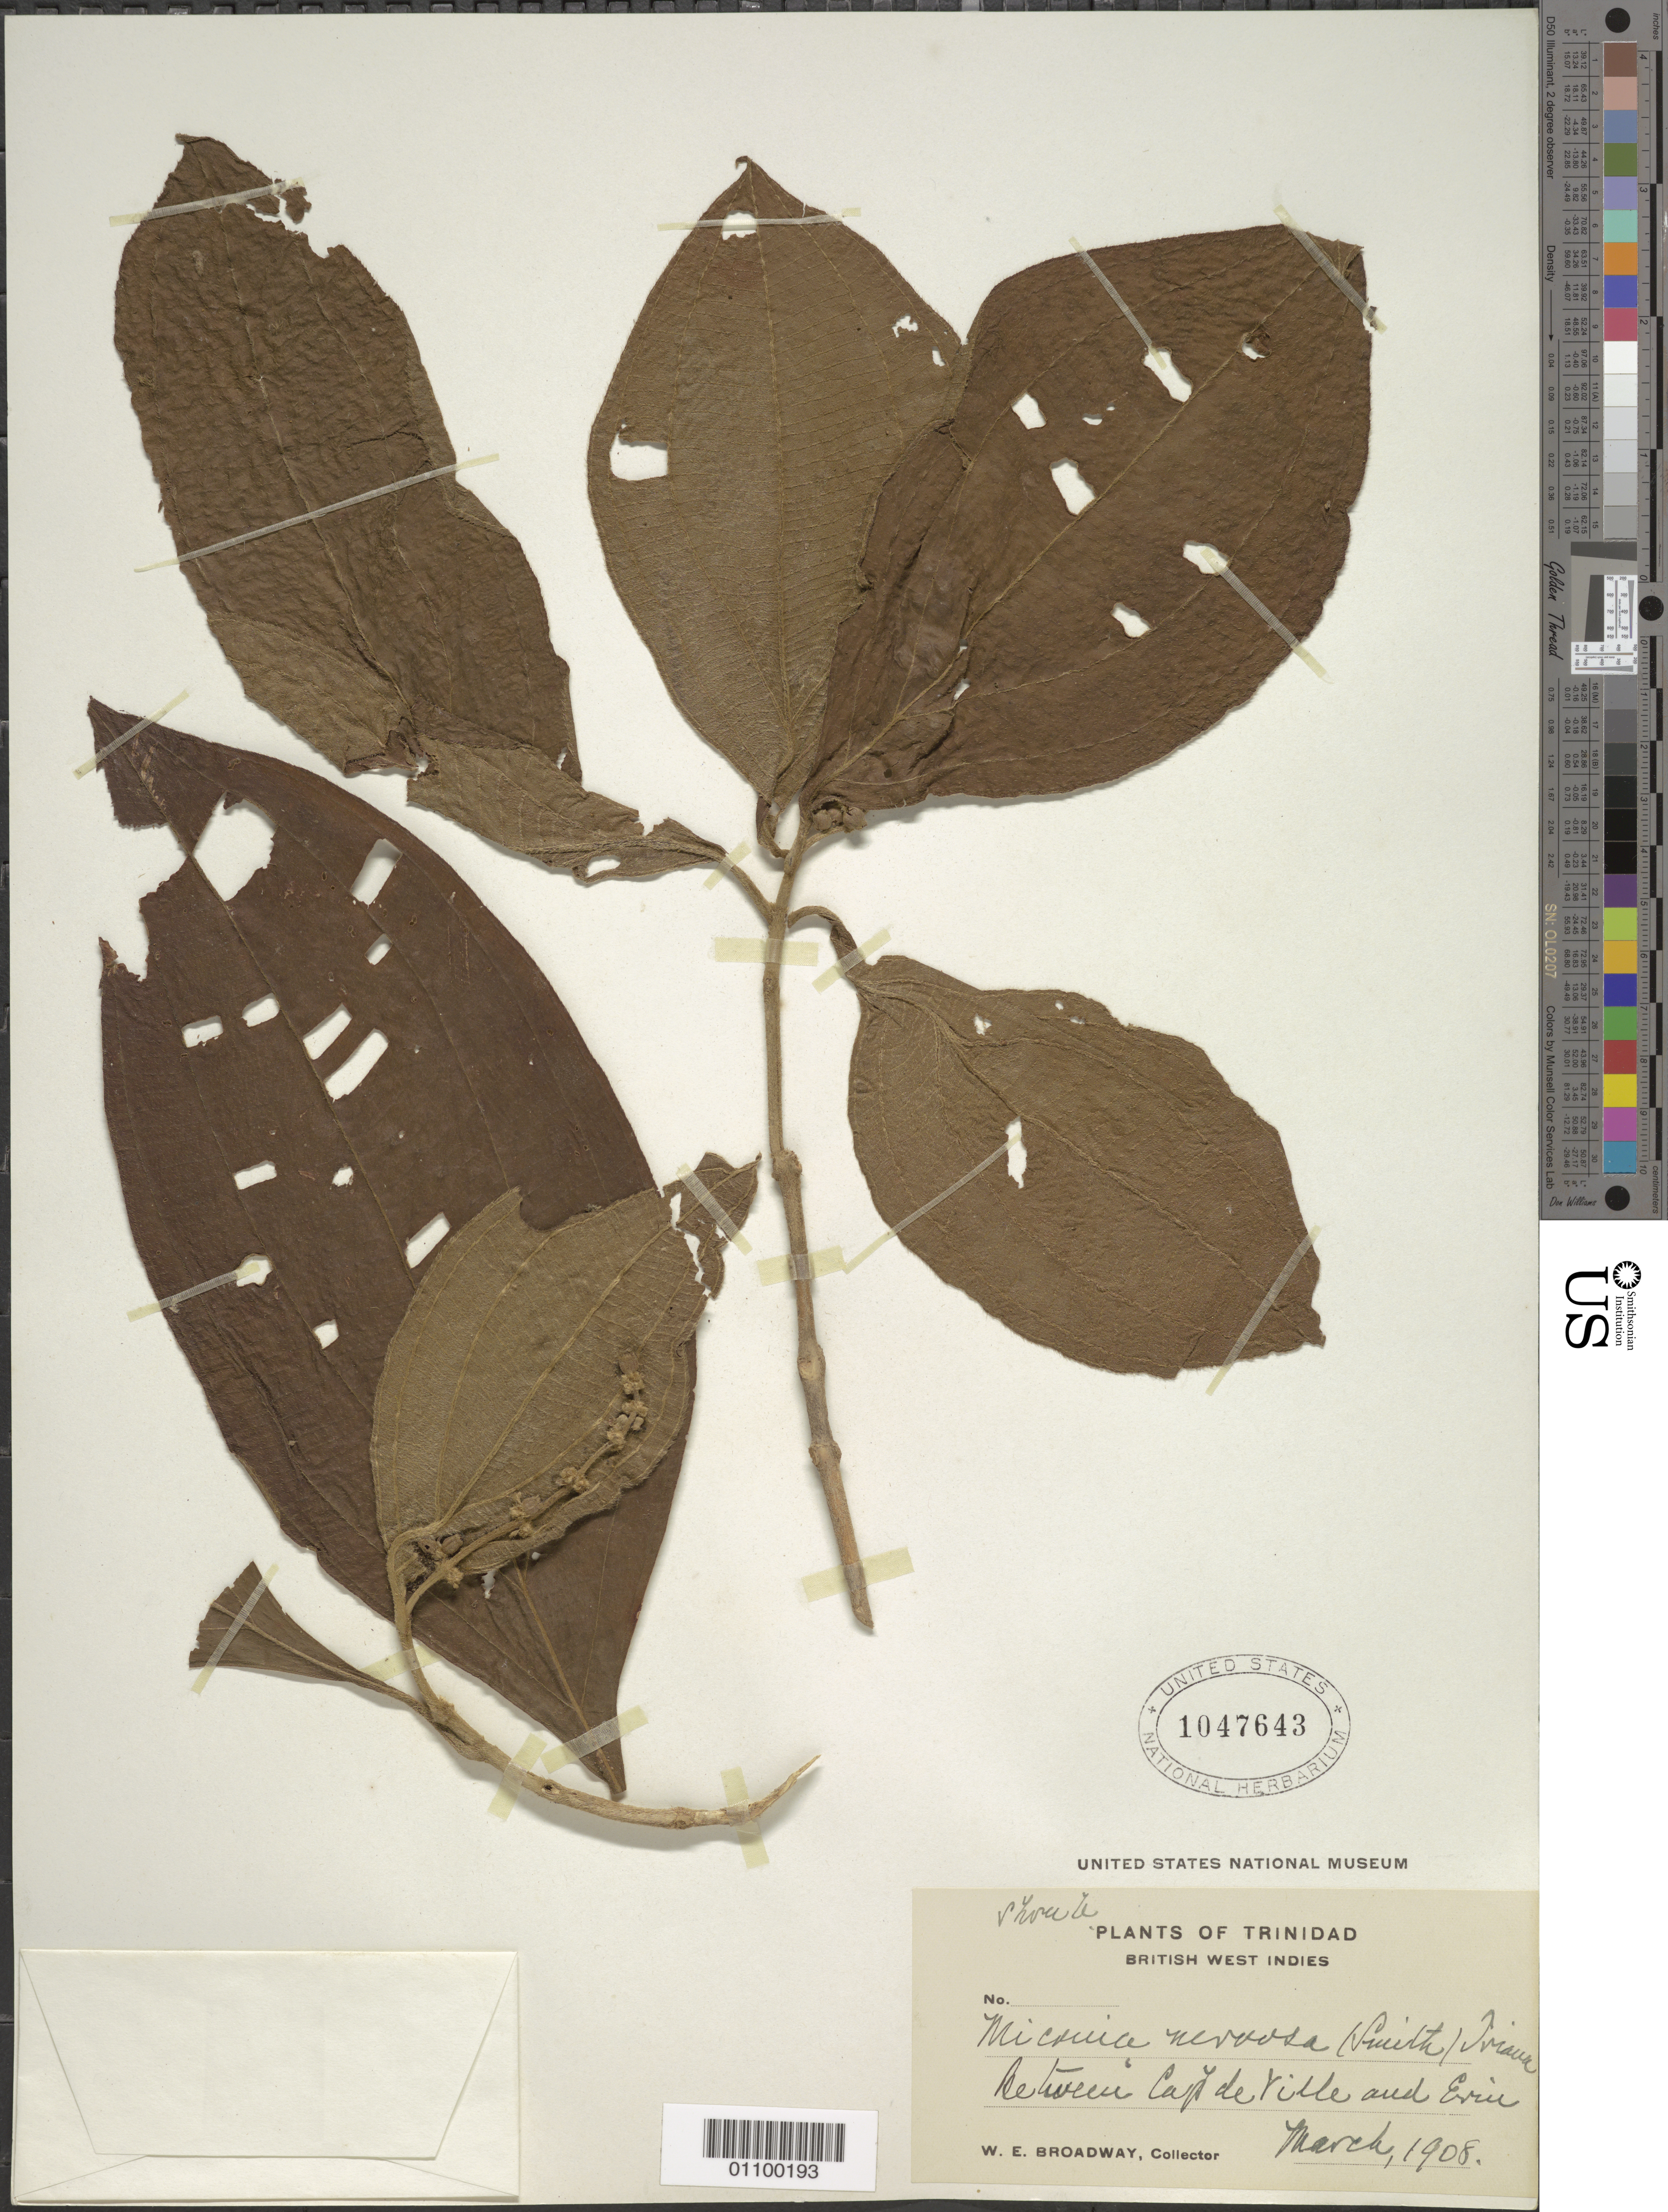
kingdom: Plantae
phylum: Tracheophyta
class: Magnoliopsida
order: Myrtales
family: Melastomataceae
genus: Miconia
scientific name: Miconia nervosa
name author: (Sm.) Triana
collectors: W. E. Broadway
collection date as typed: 01 Jan 1908 to 31 Dec 1908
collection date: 1908-01-01/1908-12-31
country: Trinidad and Tobago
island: Trinidad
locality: between Cap de Ville and Erin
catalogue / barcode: US 1047643